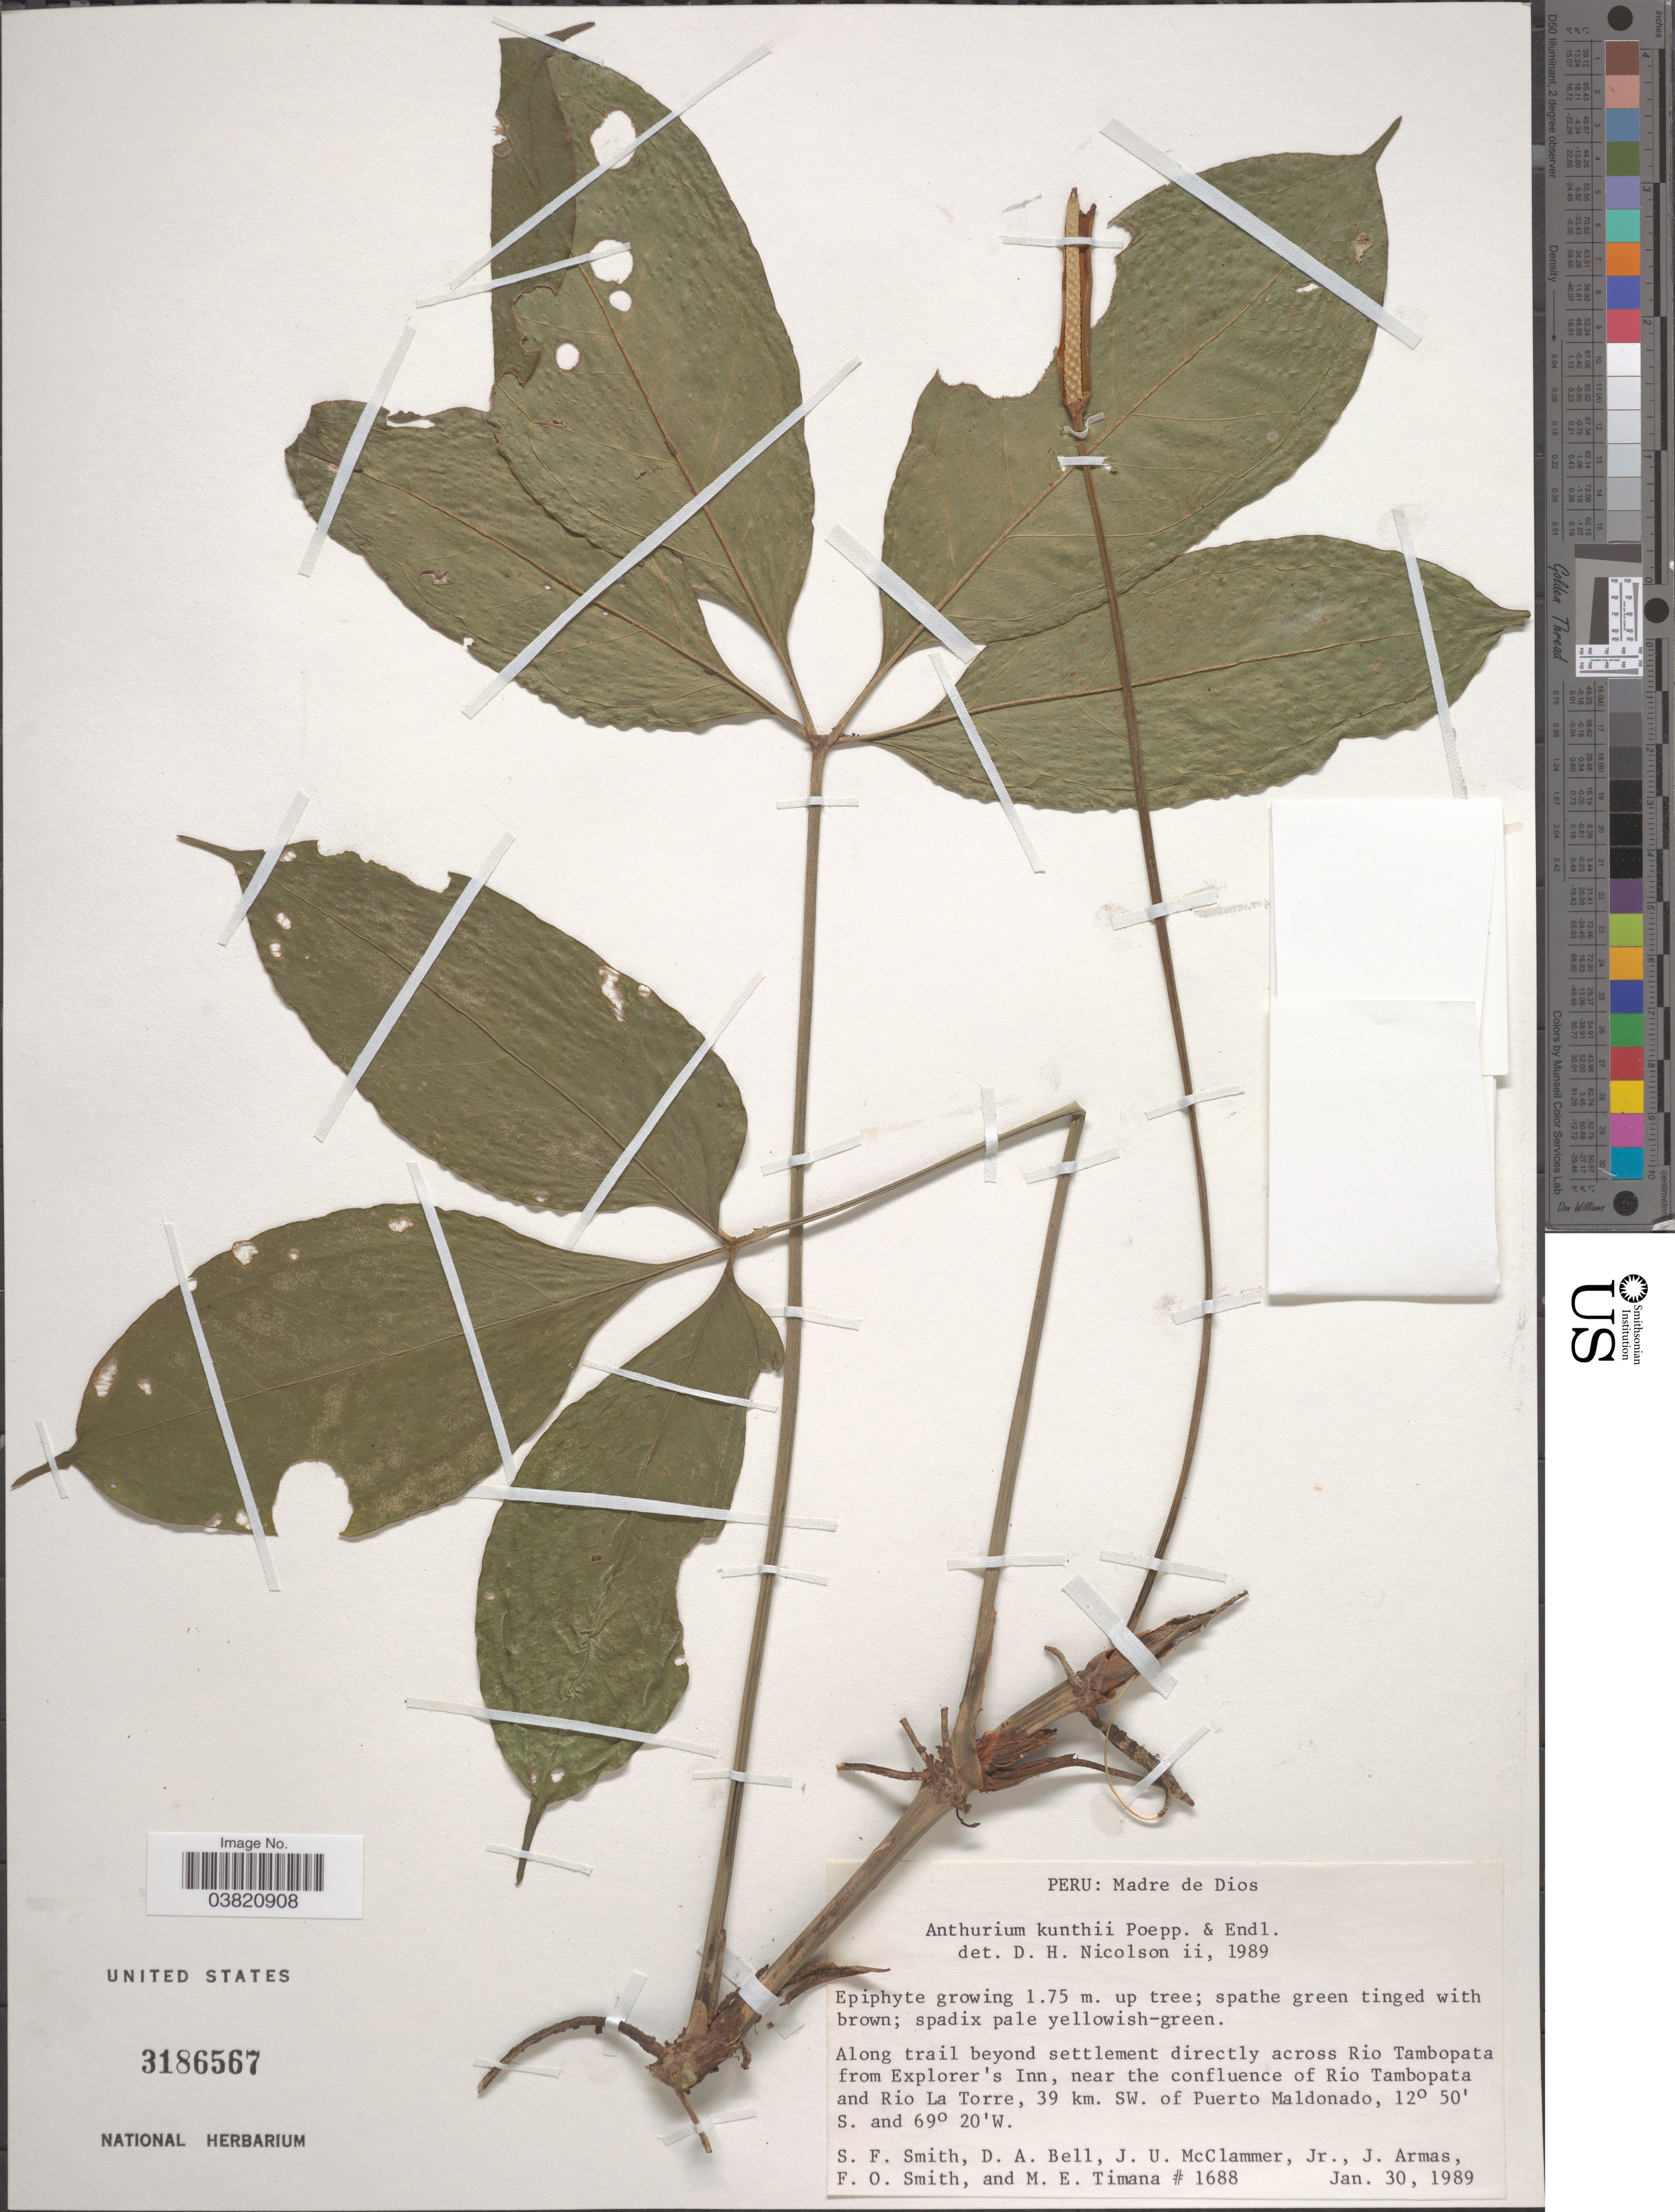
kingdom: Plantae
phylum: Tracheophyta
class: Liliopsida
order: Alismatales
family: Araceae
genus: Anthurium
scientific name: Anthurium kunthii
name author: Poepp.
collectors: S.F. Smith, D. A. Bell, J. McClammer Jr. & J. Armas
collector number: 1688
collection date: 1989-01-30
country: Peru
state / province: Madre de Dios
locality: Along trail beyond settlement directly across Rio Tambopata from Explorer's Inn, near the confluence of Rio Tambopata and Rio La Torre, 39 km. SW. of Puerto Maldonado.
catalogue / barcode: US 3186567